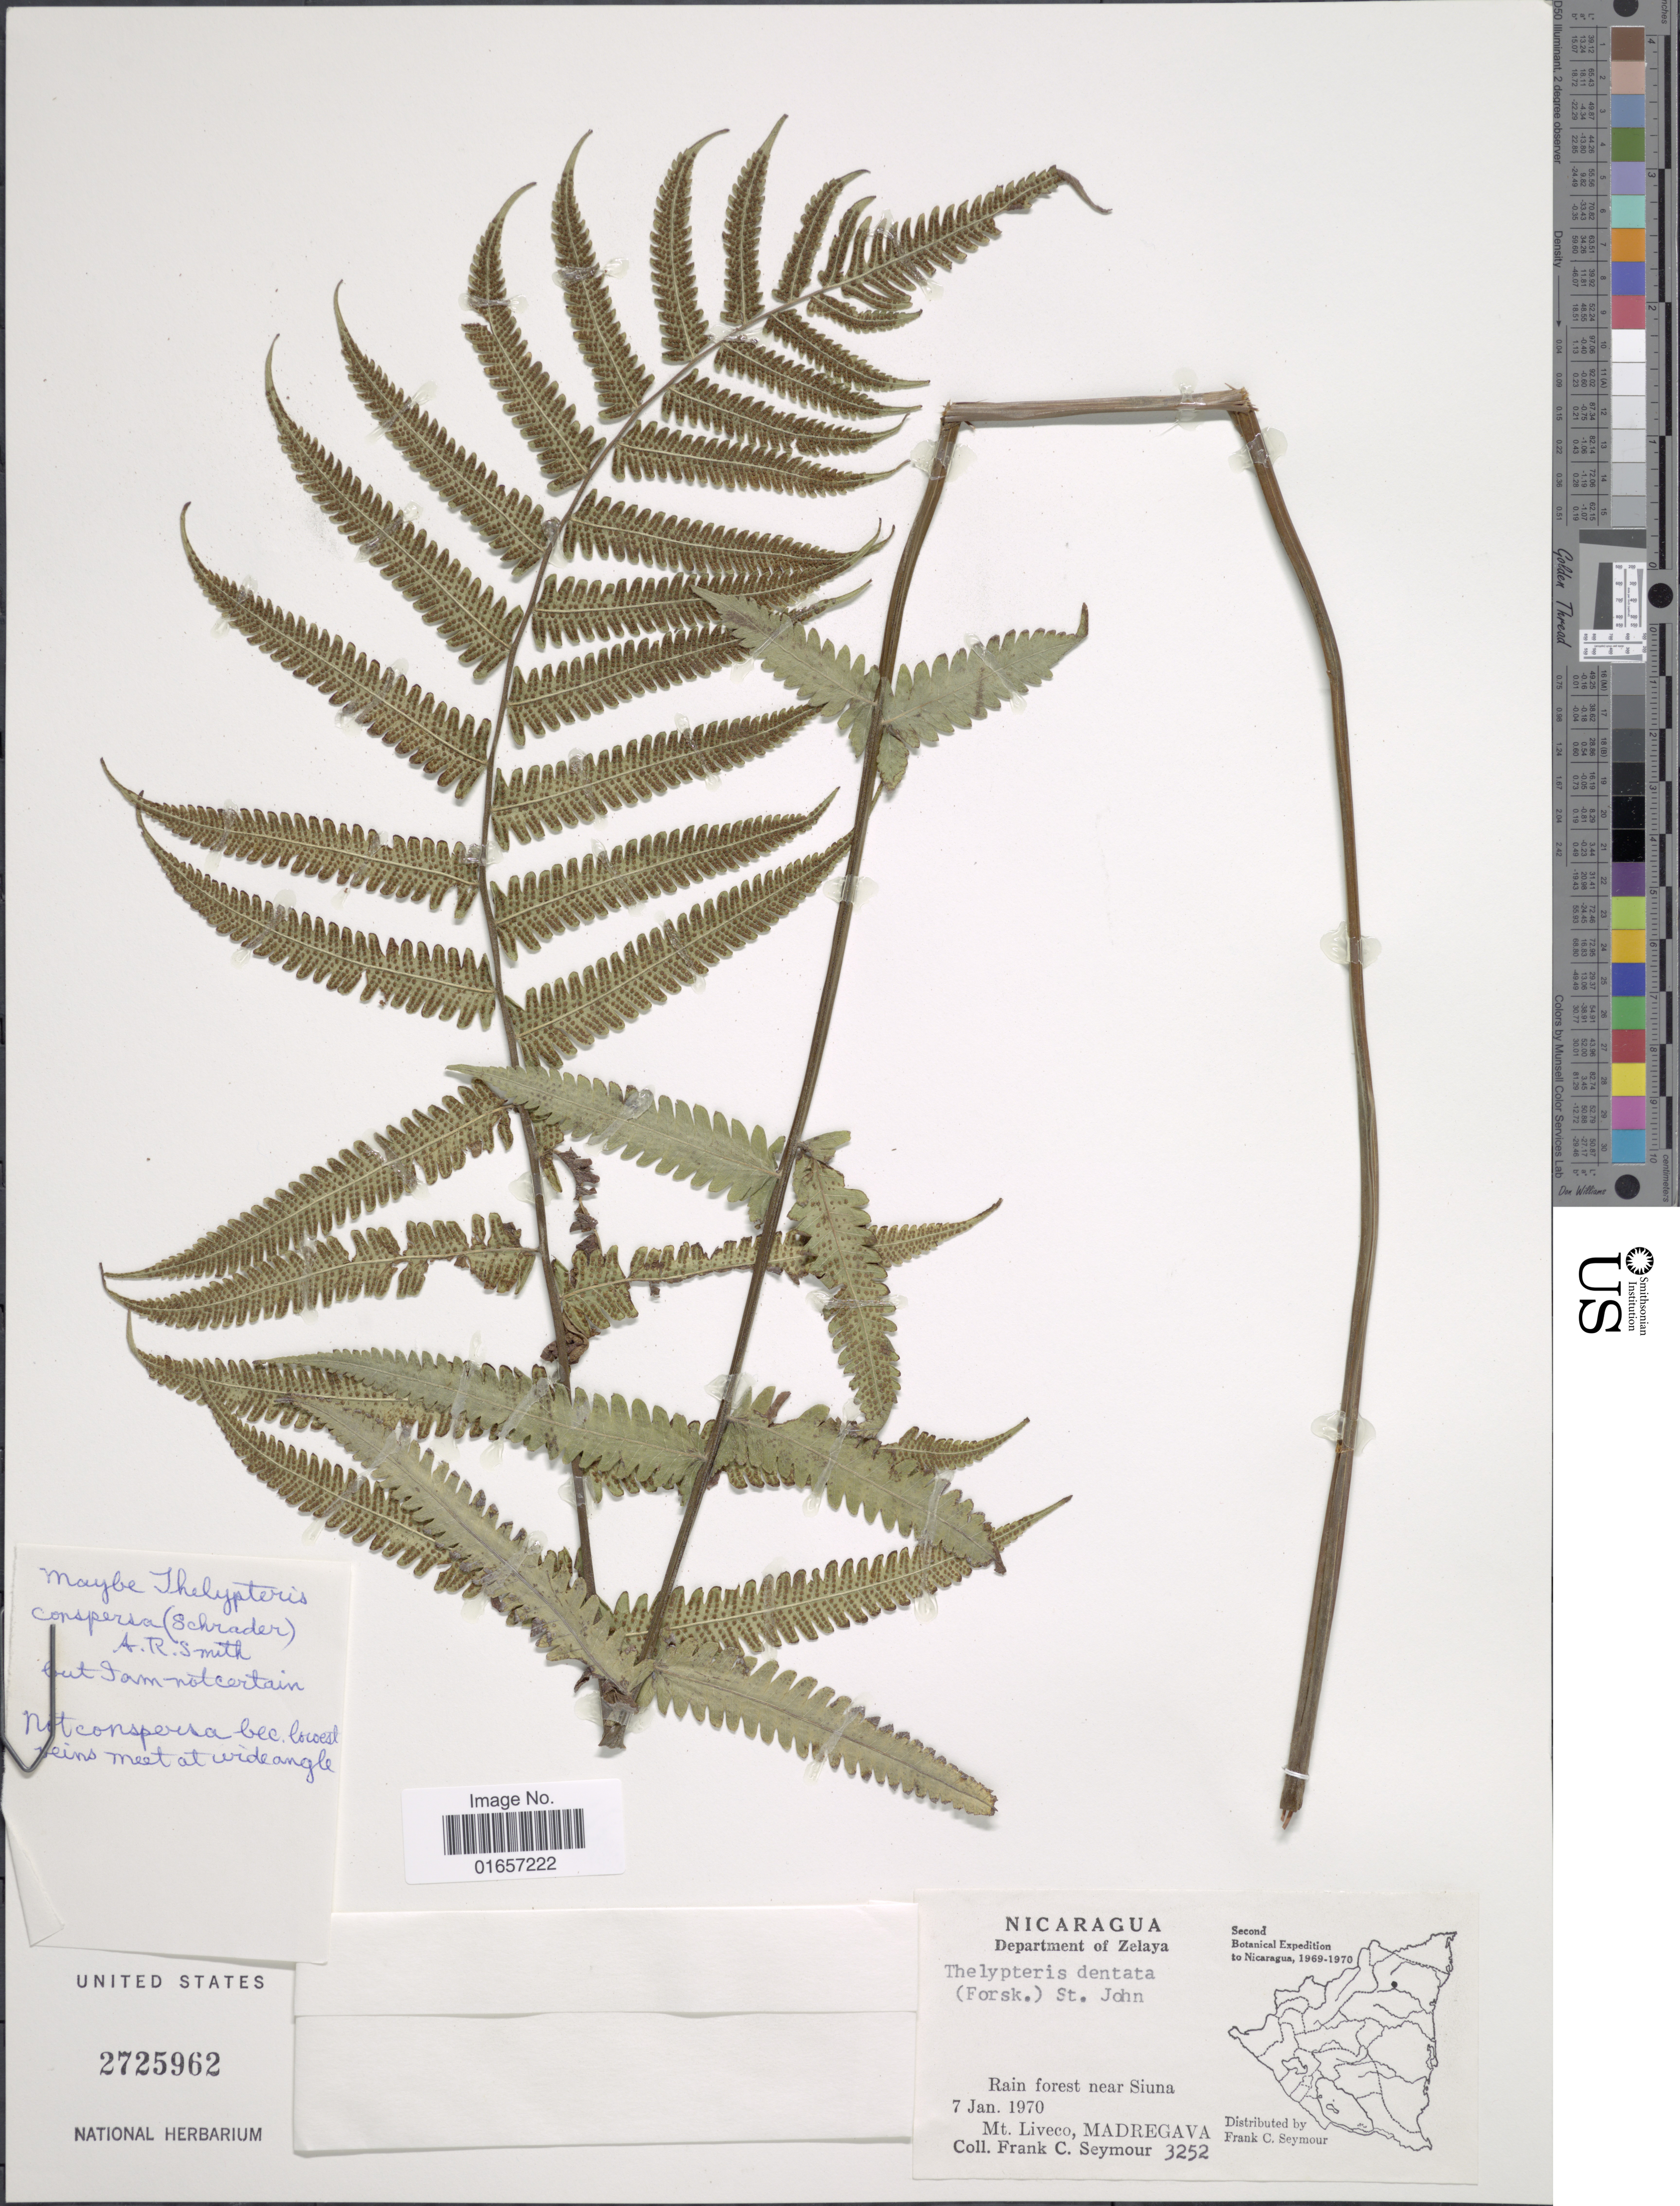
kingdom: Plantae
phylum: Tracheophyta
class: Polypodiopsida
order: Polypodiales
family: Thelypteridaceae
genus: Christella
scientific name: Christella dentata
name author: (Forssk.) Brownsey & Jermy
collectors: F. C. Seymour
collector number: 3252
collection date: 1970-01-07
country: Nicaragua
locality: Department of Zelaya, rain forest near Siuna, Mt. Liveco, Madregava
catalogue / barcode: US 2725962